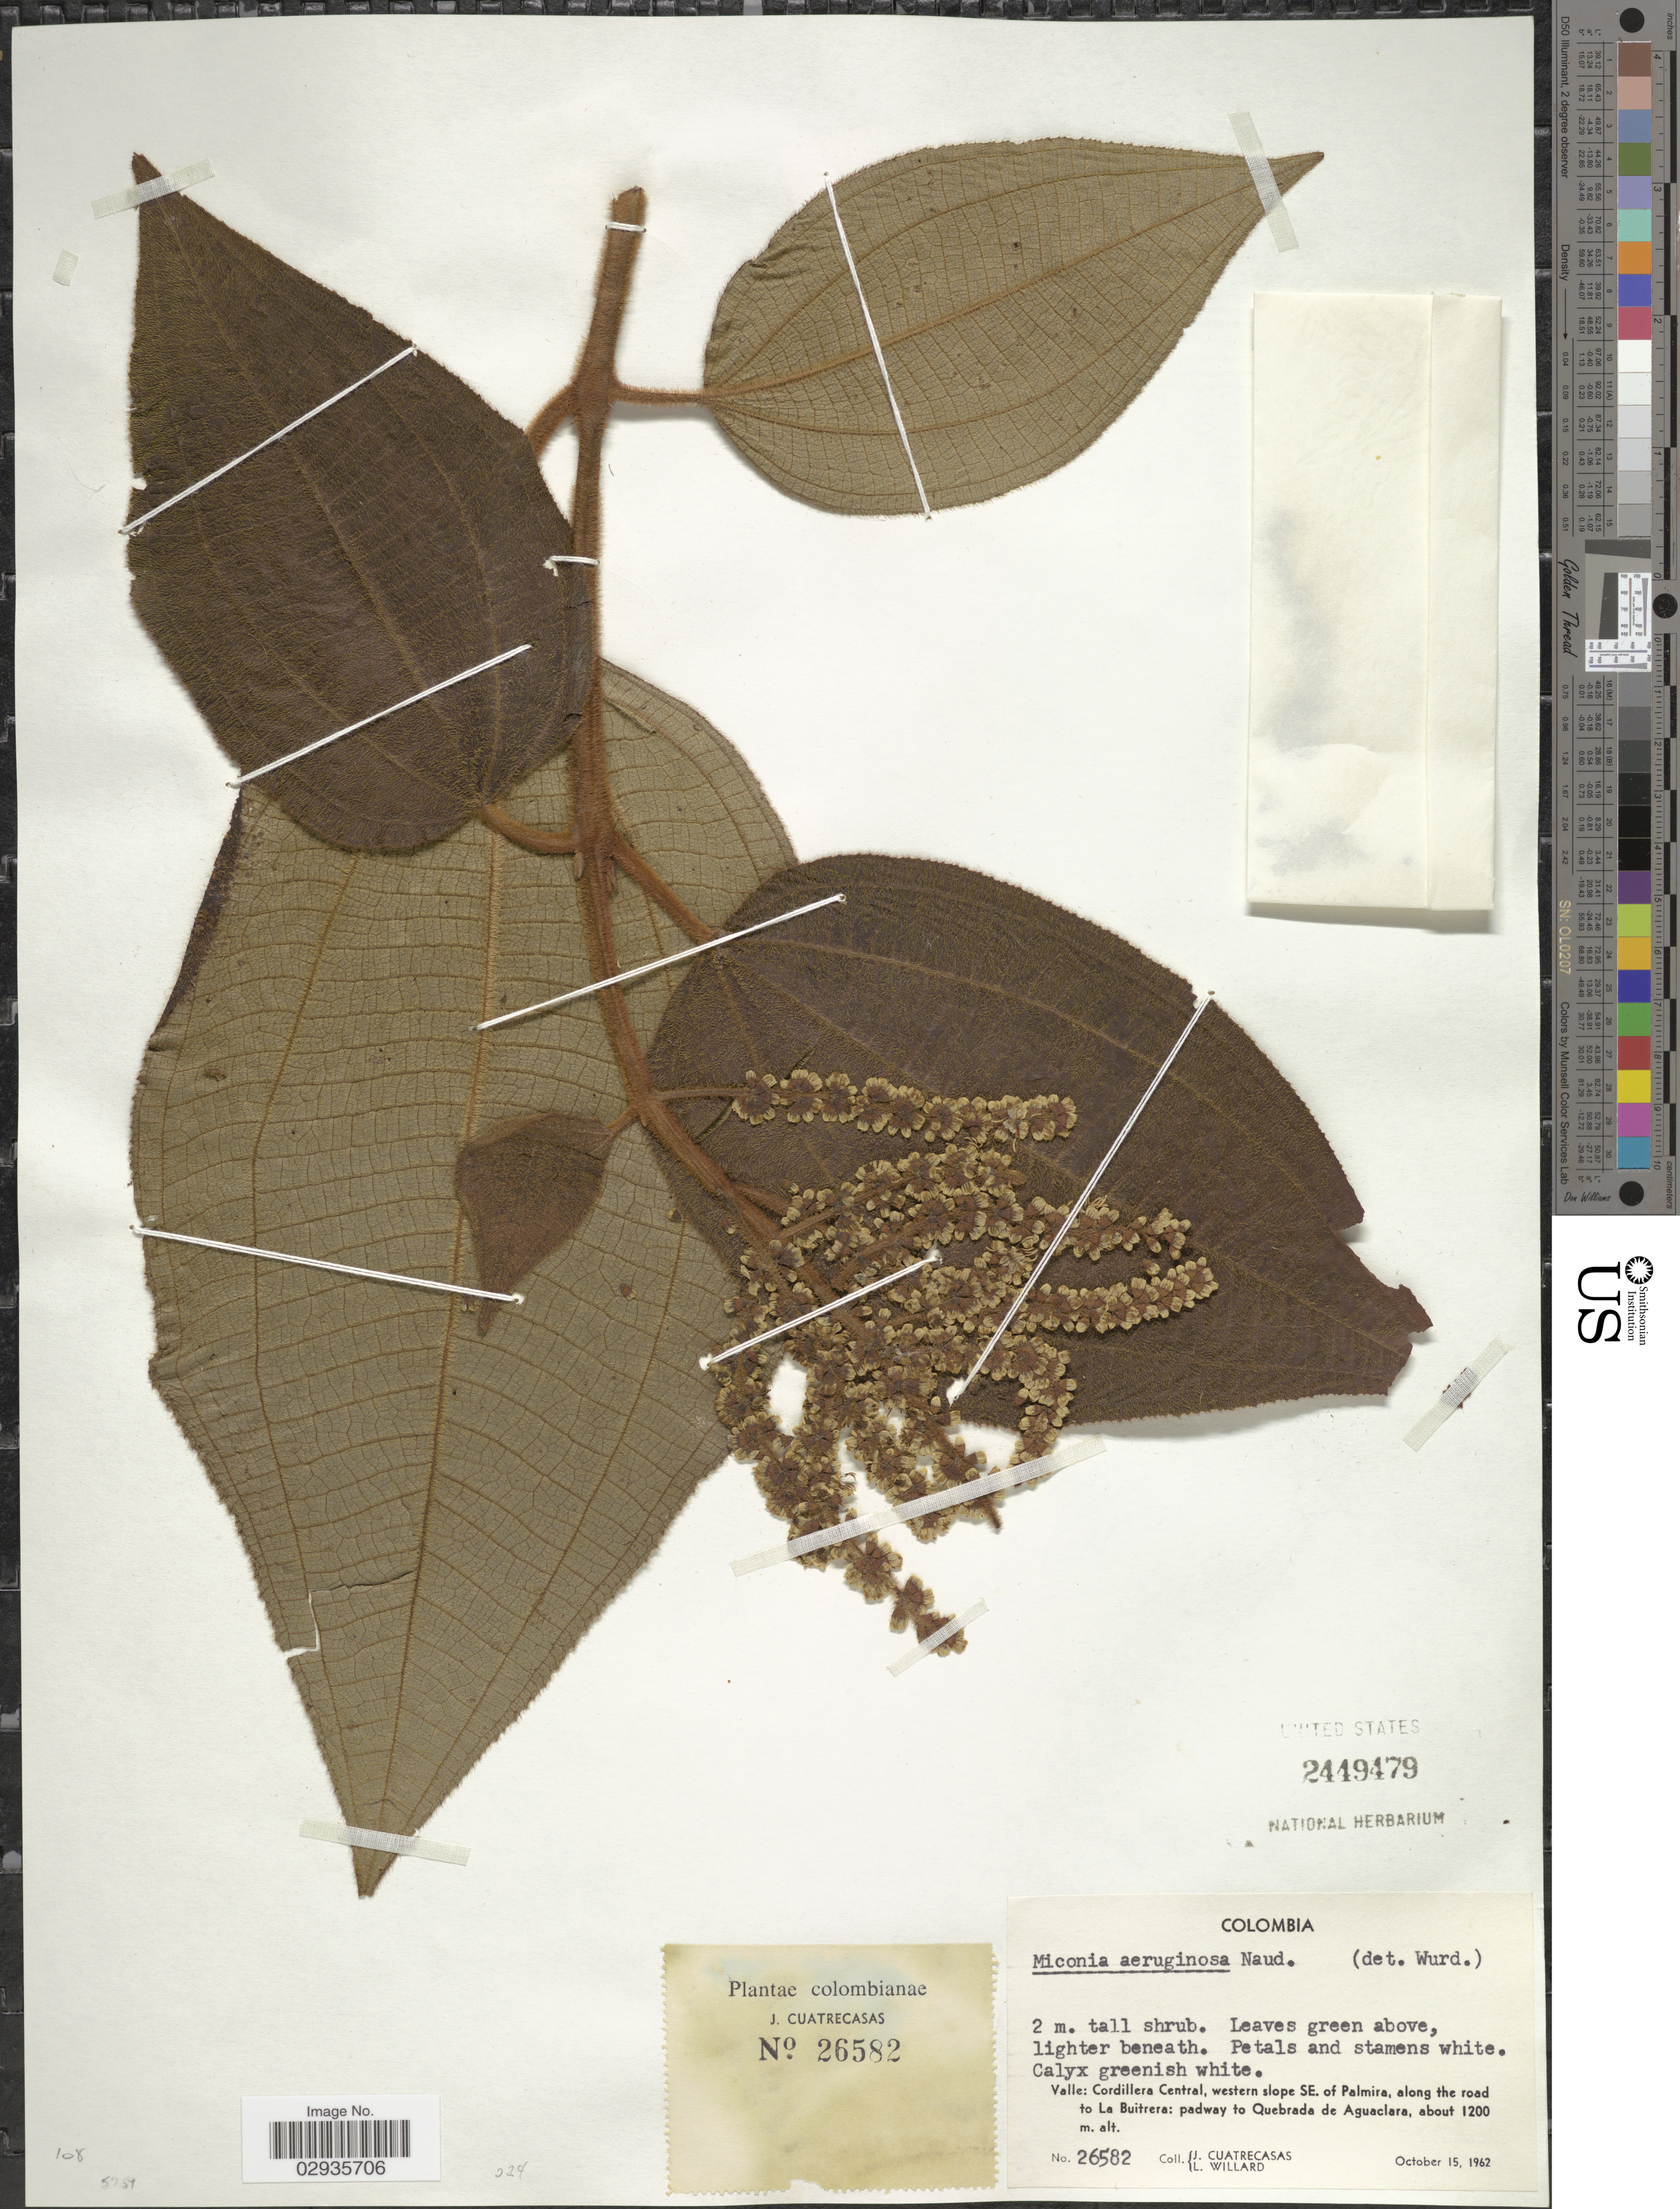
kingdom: Plantae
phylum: Tracheophyta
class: Magnoliopsida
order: Myrtales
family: Melastomataceae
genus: Miconia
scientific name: Miconia aeruginosa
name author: Naudin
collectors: J. Cuatrecasas & L. Willard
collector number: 26582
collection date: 1962-10-15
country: Colombia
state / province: Valle del Cauca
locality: Valle: Cordillera Central, western slope SE. of Palmira, along the road to La Buitrera: padway to Quebrada de Aguaclara.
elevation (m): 1200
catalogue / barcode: US 2449479